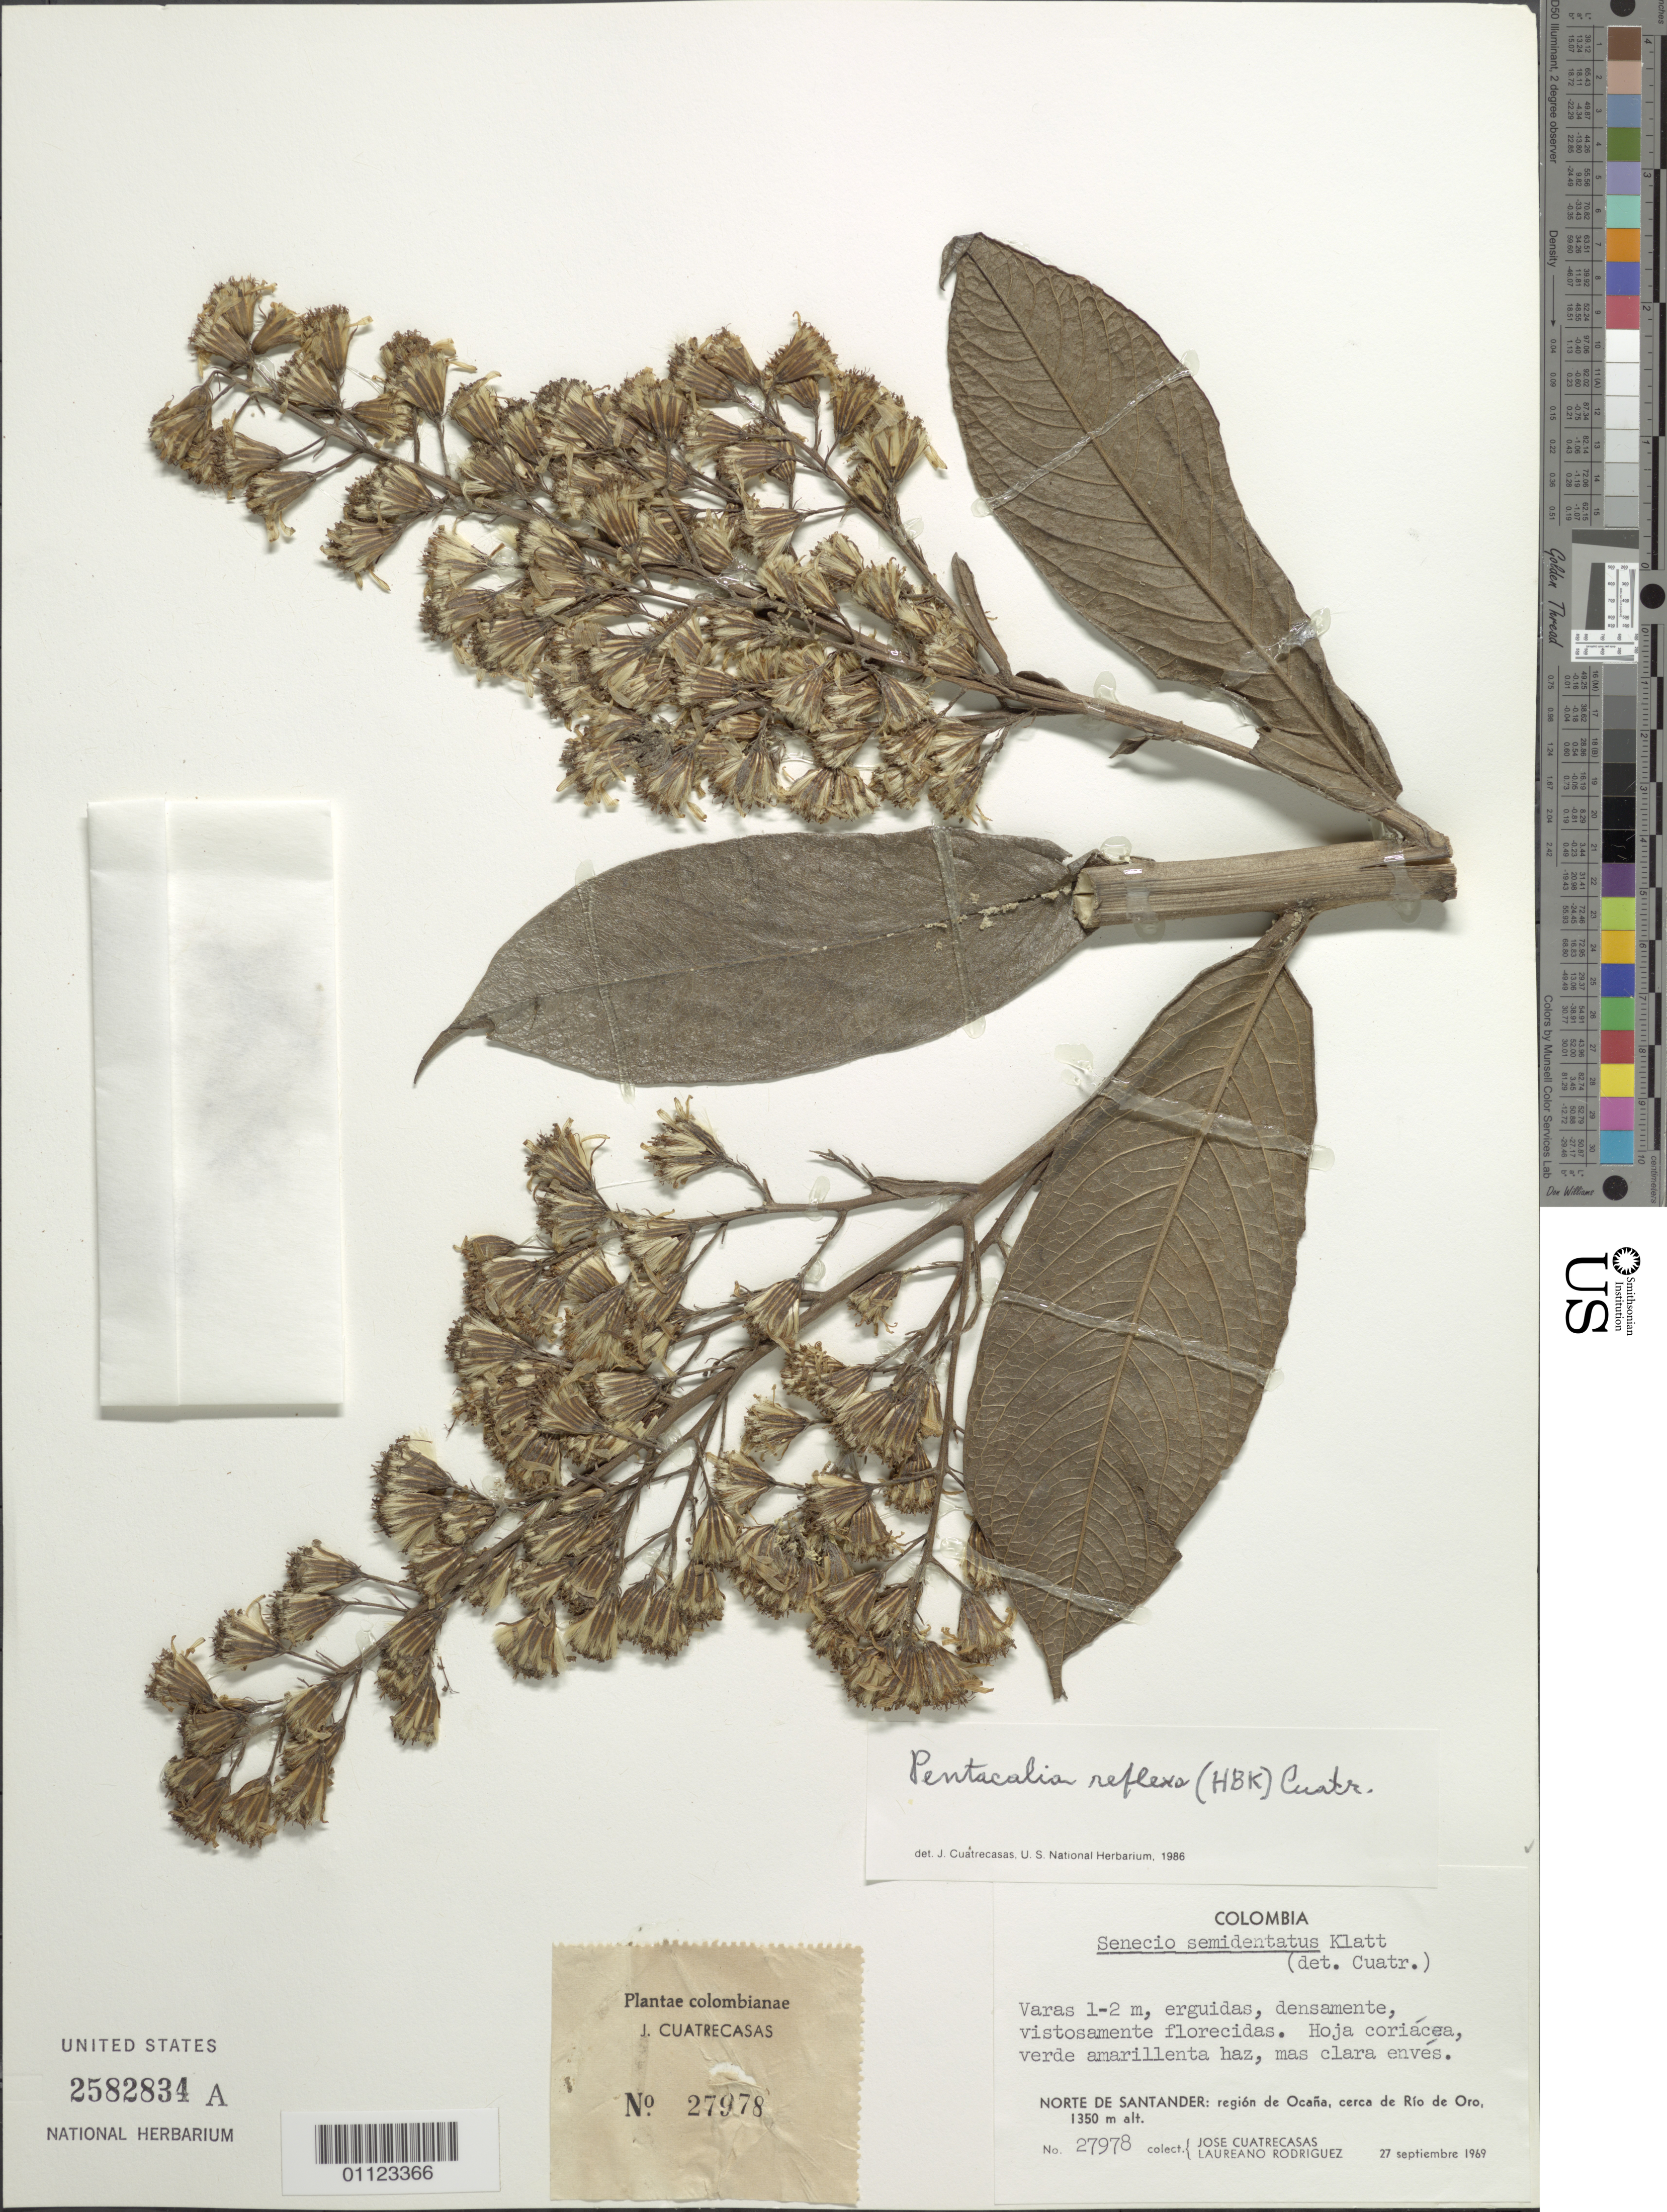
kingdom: Plantae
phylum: Tracheophyta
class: Magnoliopsida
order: Asterales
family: Asteraceae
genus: Pentacalia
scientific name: Pentacalia reflexa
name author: (Kunth) Cuatrec.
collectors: J. Cuatrecasas & L. Rodriguez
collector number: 27978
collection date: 1969-09-27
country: Colombia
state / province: Norte de Santander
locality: Región de Ocaña, cerca de Río de Oro.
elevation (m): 1350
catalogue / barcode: US 2582834A